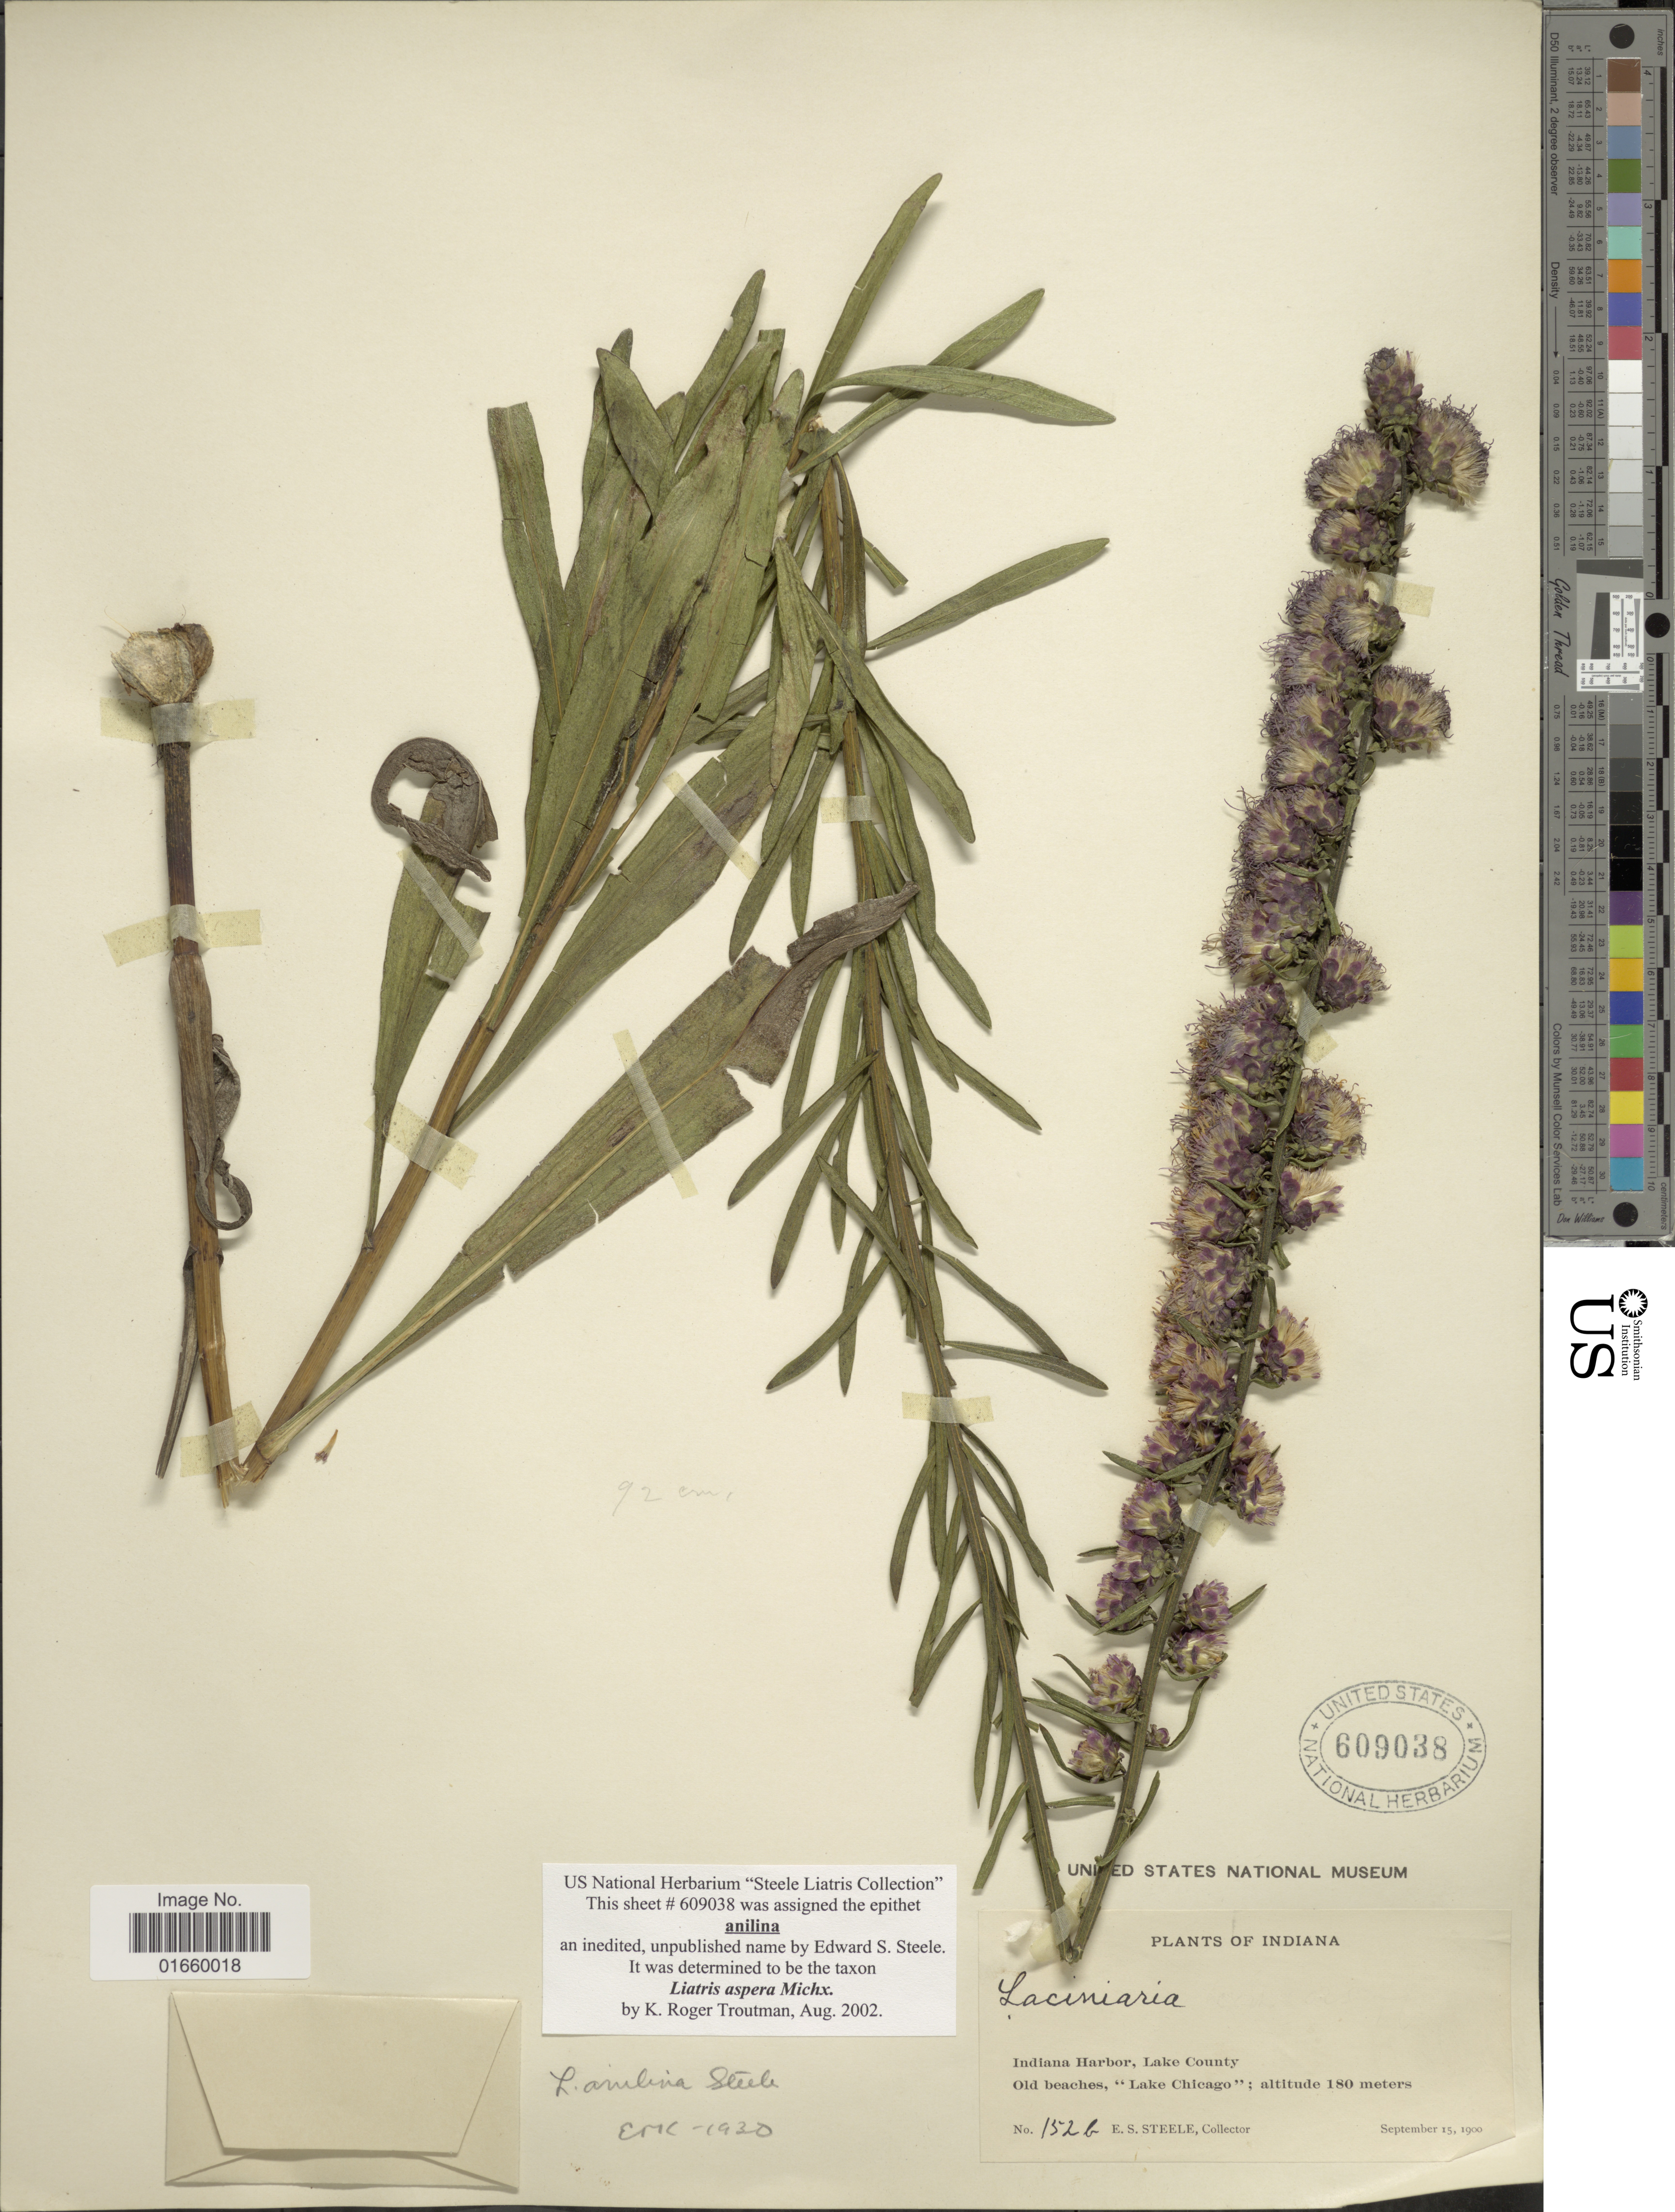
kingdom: Plantae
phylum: Tracheophyta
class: Magnoliopsida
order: Asterales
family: Asteraceae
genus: Liatris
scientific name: Liatris aspera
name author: Michx.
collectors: E. Steele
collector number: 152b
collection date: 1900-09-15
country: United States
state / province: Indiana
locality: Indiana Harbor, Lake County, Old Beaches, "Lake Chicago"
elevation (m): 180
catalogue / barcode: US 609038